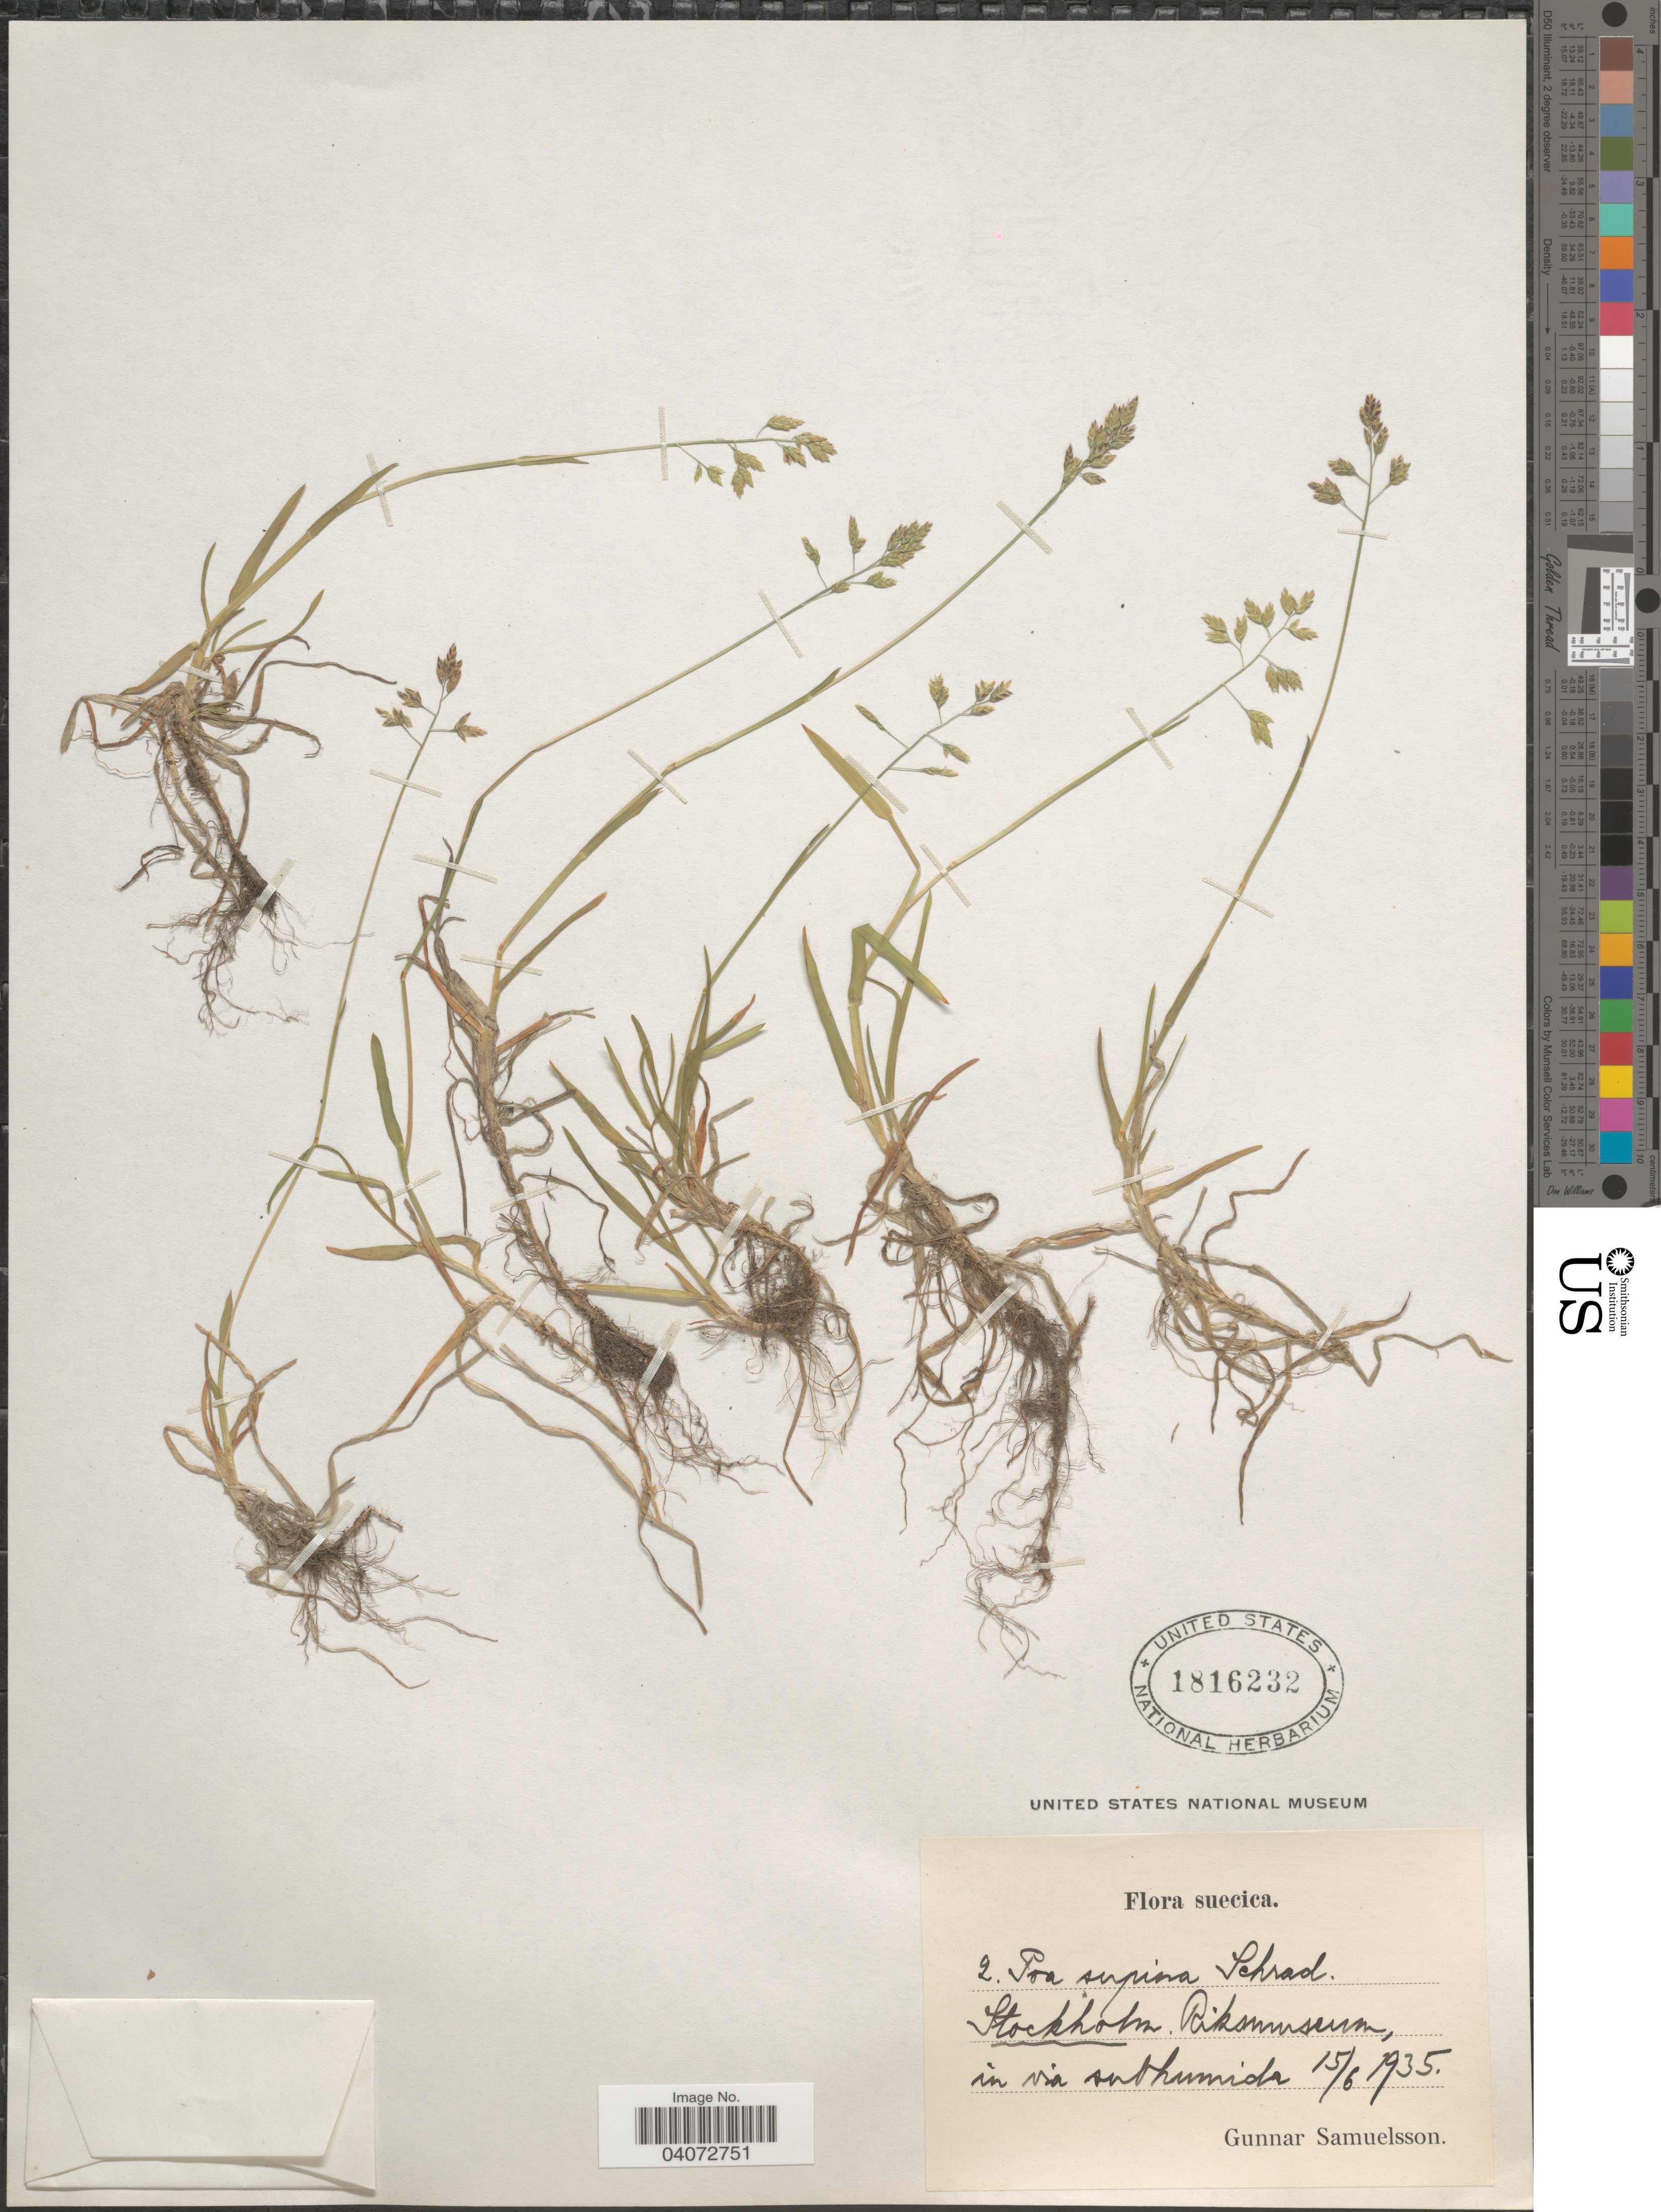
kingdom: Plantae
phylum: Tracheophyta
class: Liliopsida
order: Poales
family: Poaceae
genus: Poa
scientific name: Poa supina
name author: Schrad.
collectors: G. Samuelsson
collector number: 2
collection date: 1935-06-15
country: Sweden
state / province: Stockholm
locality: Suecica. Riksmuseum, in via subhumida.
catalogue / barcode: US 1816232